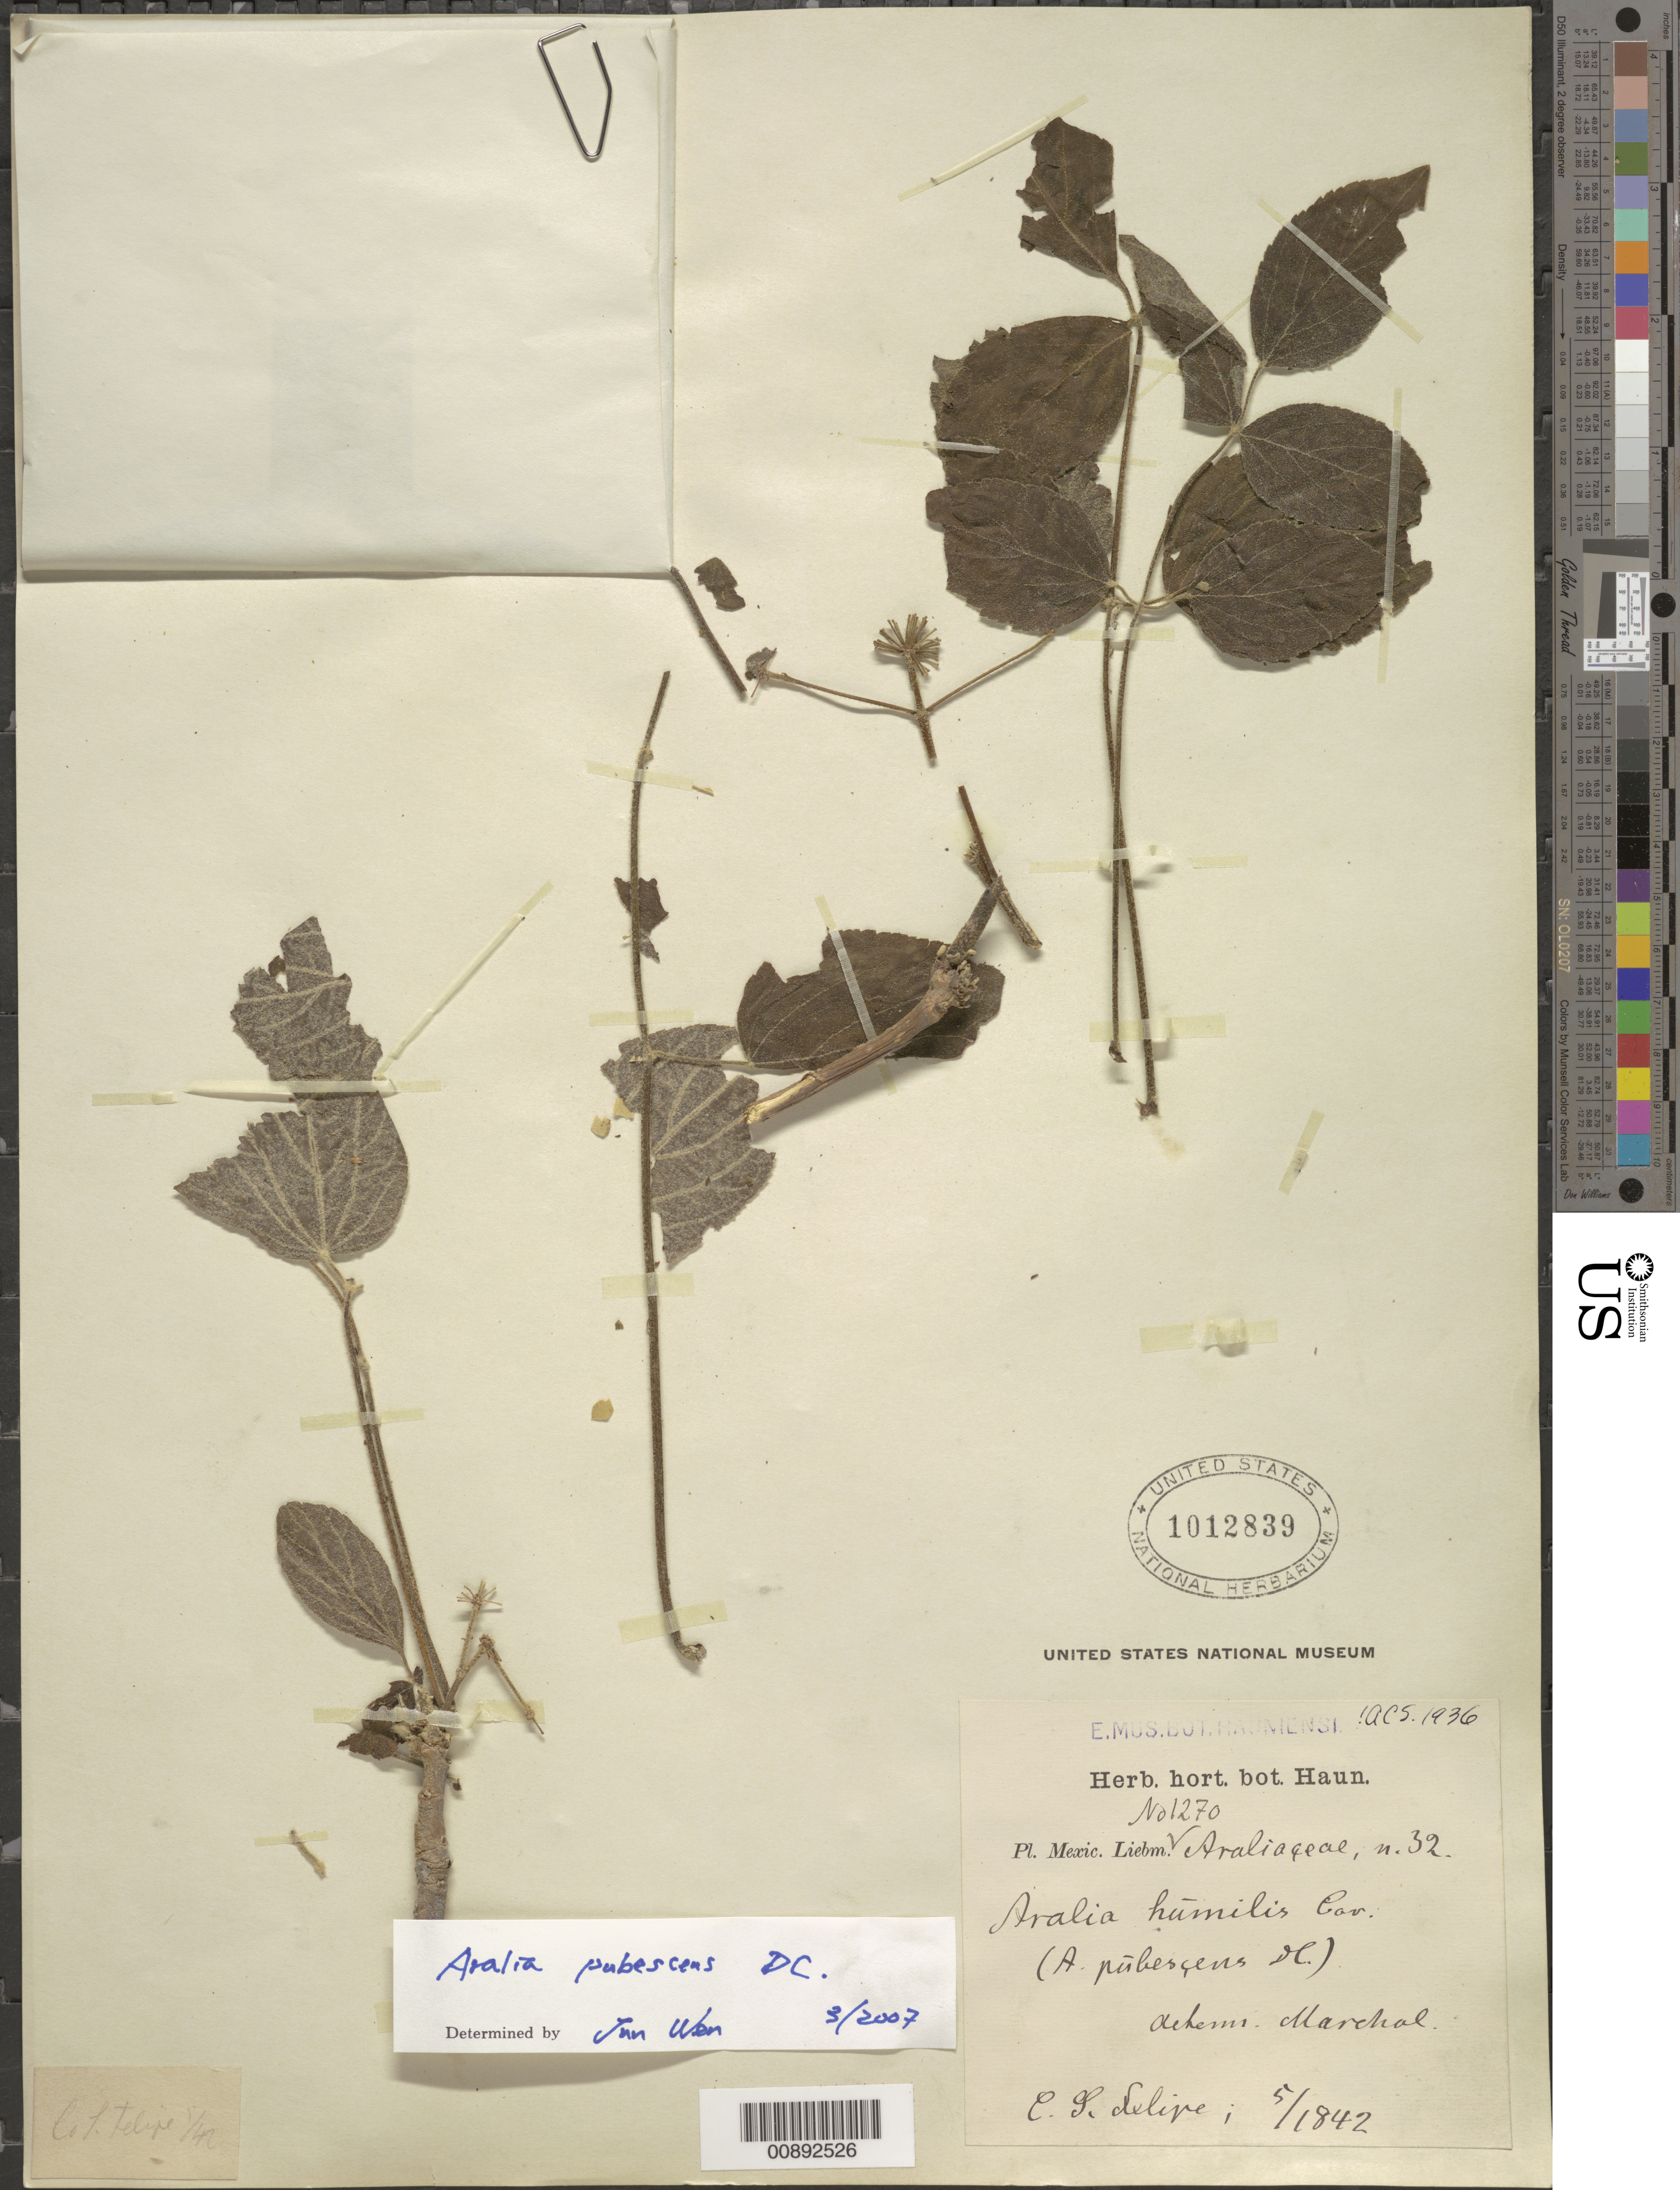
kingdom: Plantae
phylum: Tracheophyta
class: Magnoliopsida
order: Apiales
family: Araliaceae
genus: Aralia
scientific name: Aralia pubescens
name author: DC.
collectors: C. Felipe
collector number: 1270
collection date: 1842-05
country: Mexico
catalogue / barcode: US 1012839